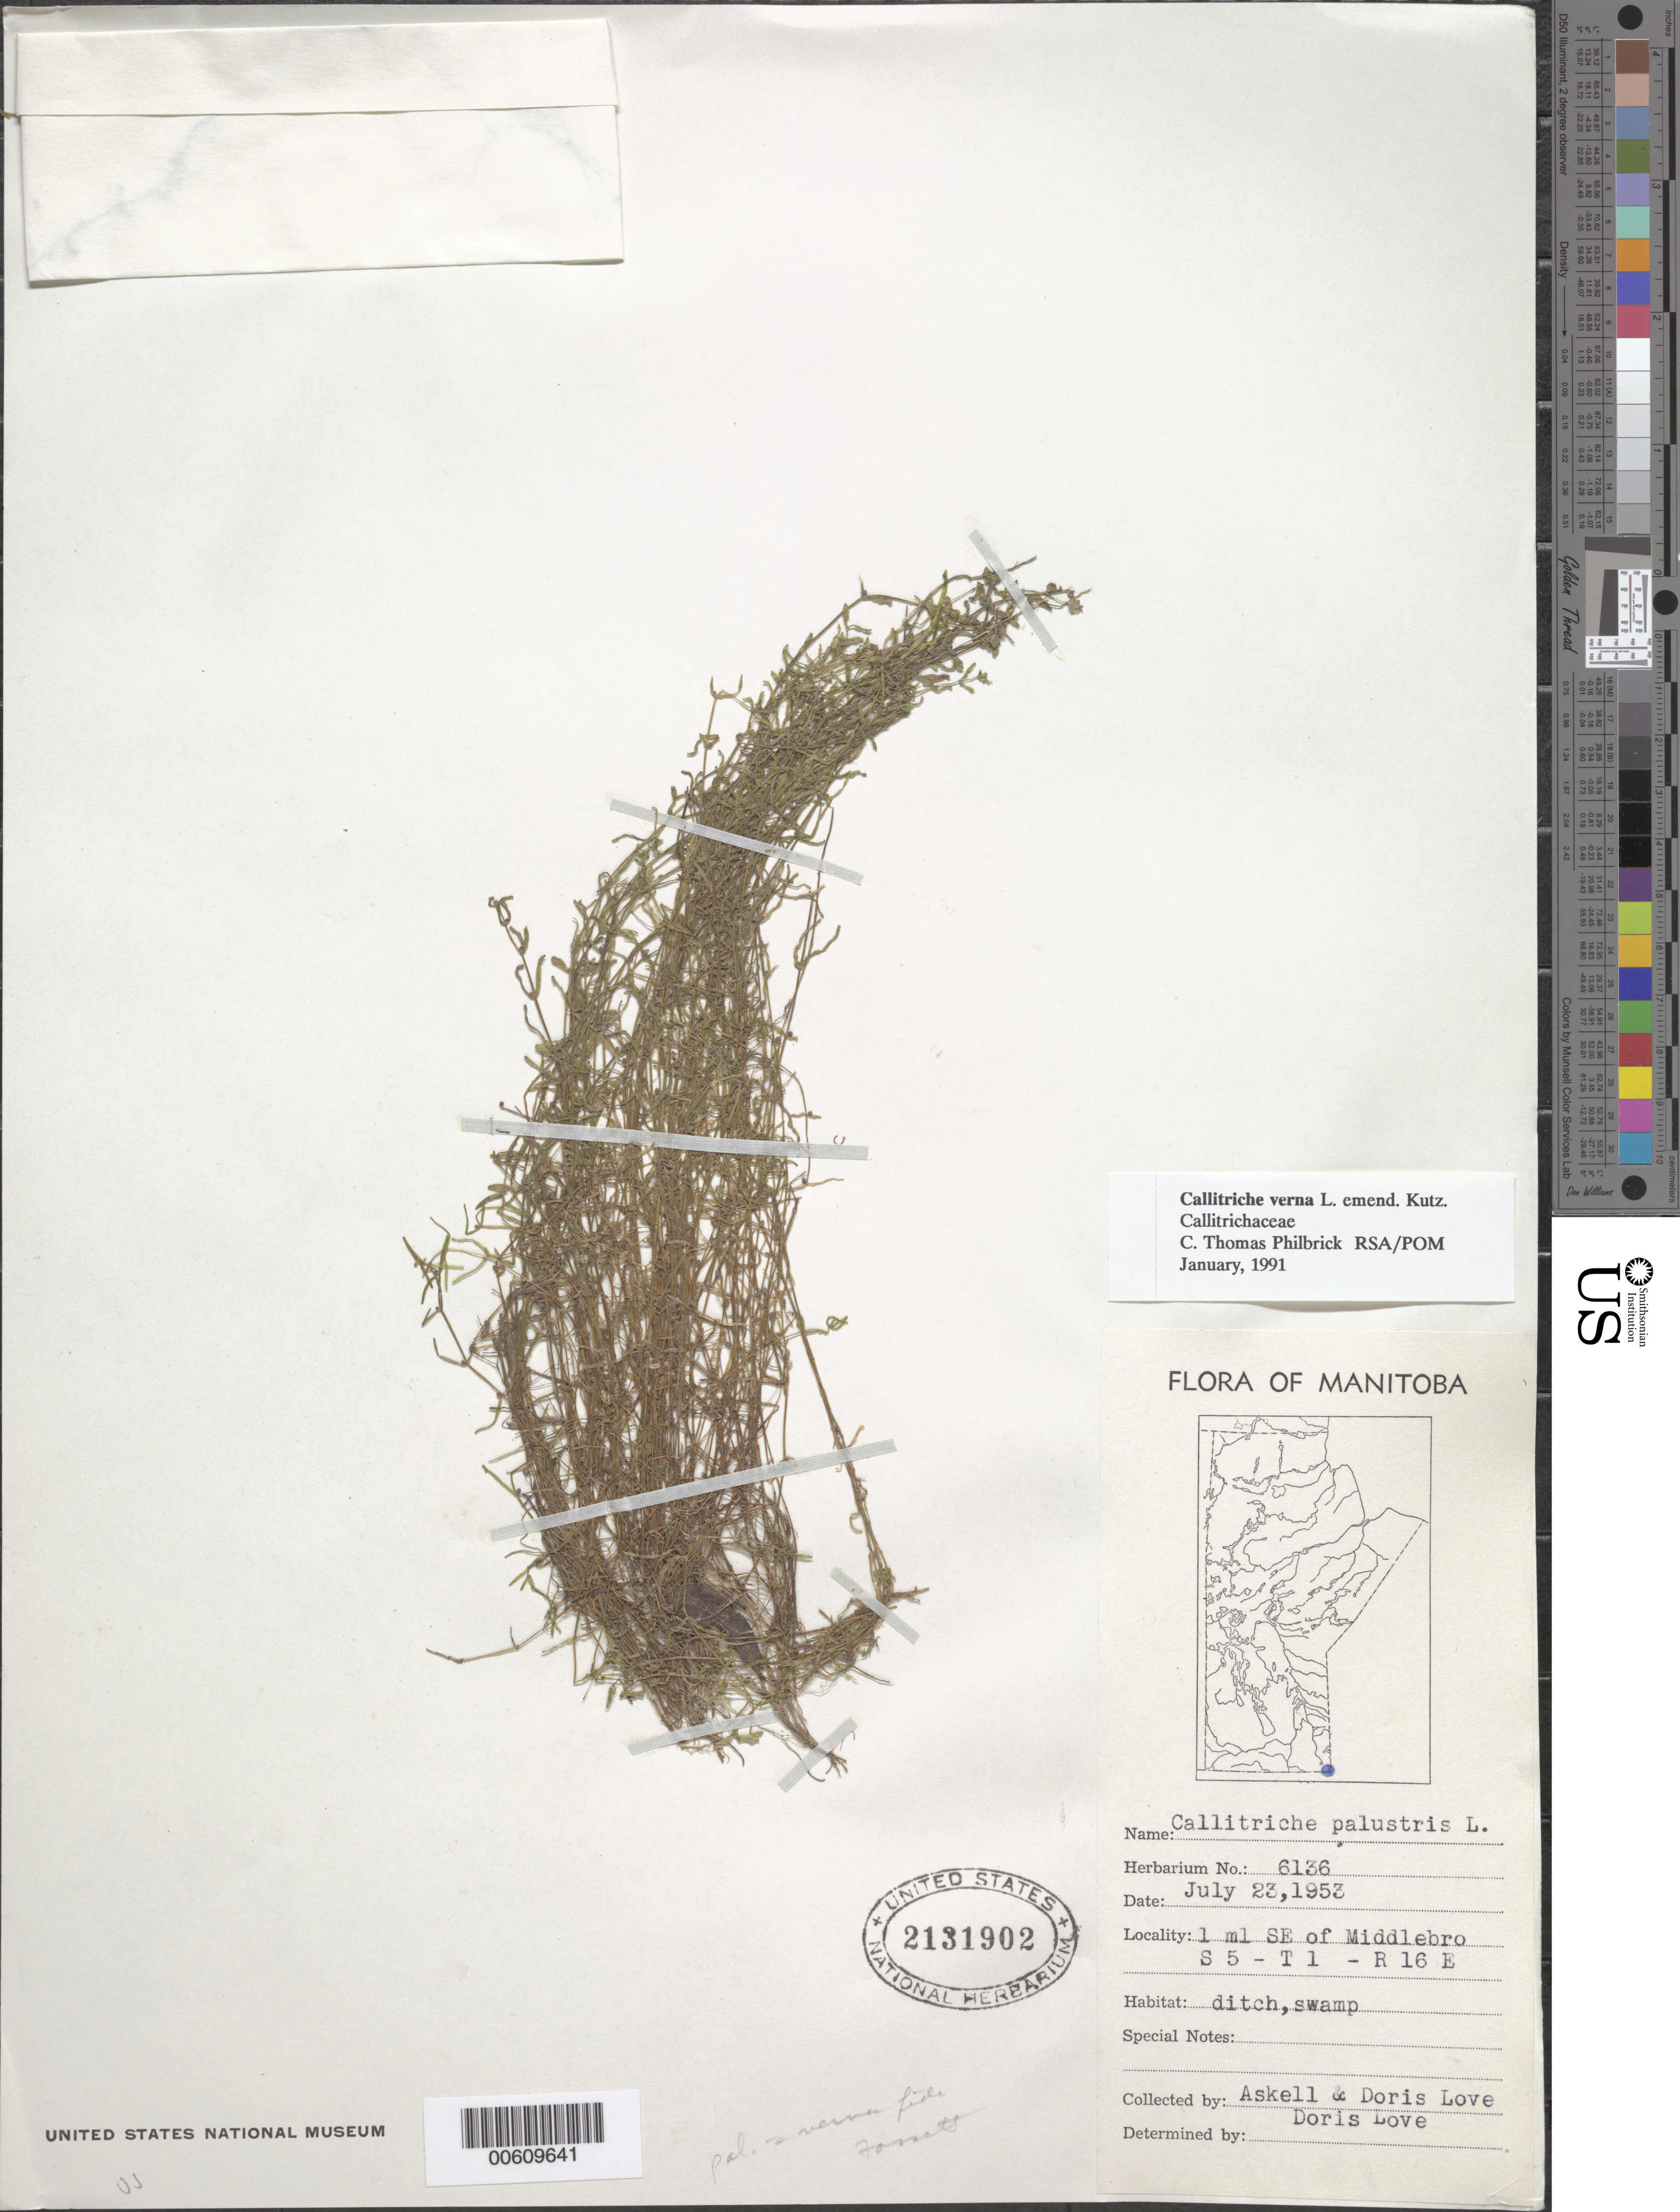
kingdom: Plantae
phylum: Tracheophyta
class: Magnoliopsida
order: Lamiales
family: Plantaginaceae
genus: Callitriche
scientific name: Callitriche verna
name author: L.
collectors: Á. Löve & D. Löve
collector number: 6136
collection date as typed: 23 Jul 1953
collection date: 1953-07-23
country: Canada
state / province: Manitoba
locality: SE of Middlebro, S 5 - T 1 - R 16 E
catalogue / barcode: US 2131902